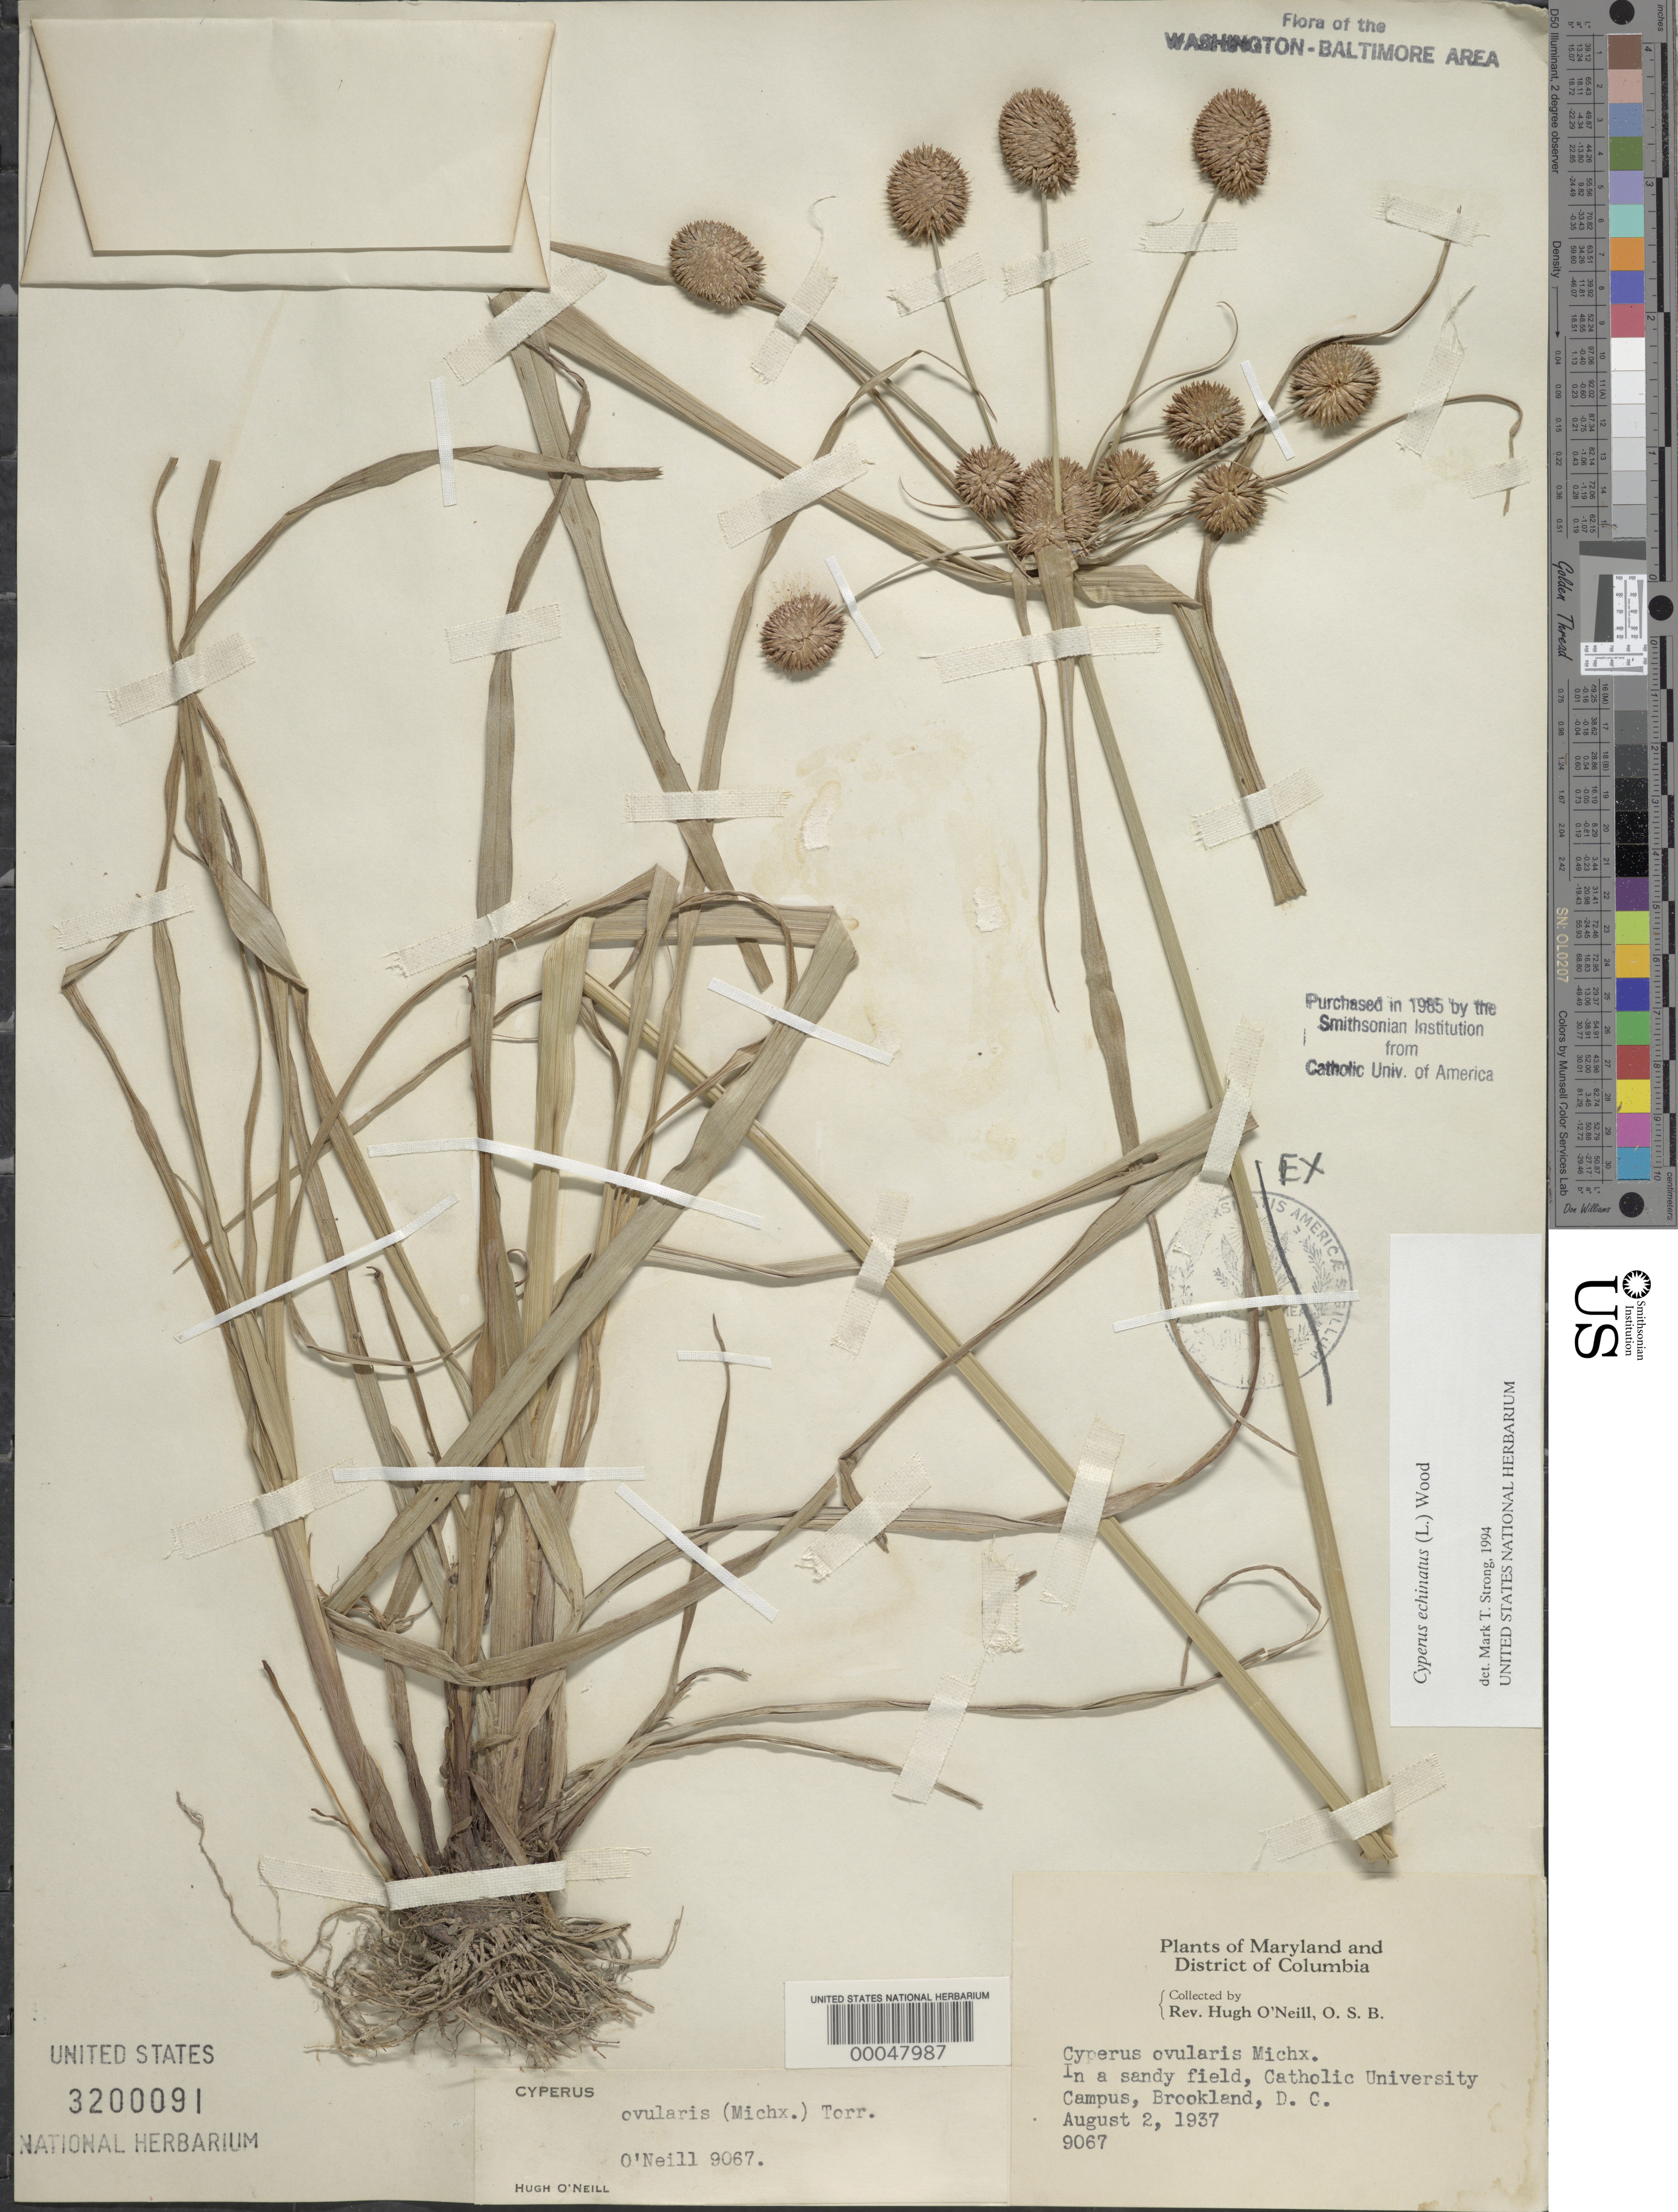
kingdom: Plantae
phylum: Tracheophyta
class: Liliopsida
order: Poales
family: Cyperaceae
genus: Cyperus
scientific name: Cyperus echinatus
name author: (L.) Alph. Wood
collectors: H. O'Neill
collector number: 9067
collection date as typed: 02 Aug 1937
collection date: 1937-08-02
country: United States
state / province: District of Columbia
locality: Brookland, Catholic Univ. Campus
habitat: Sandy field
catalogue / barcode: US 3200091